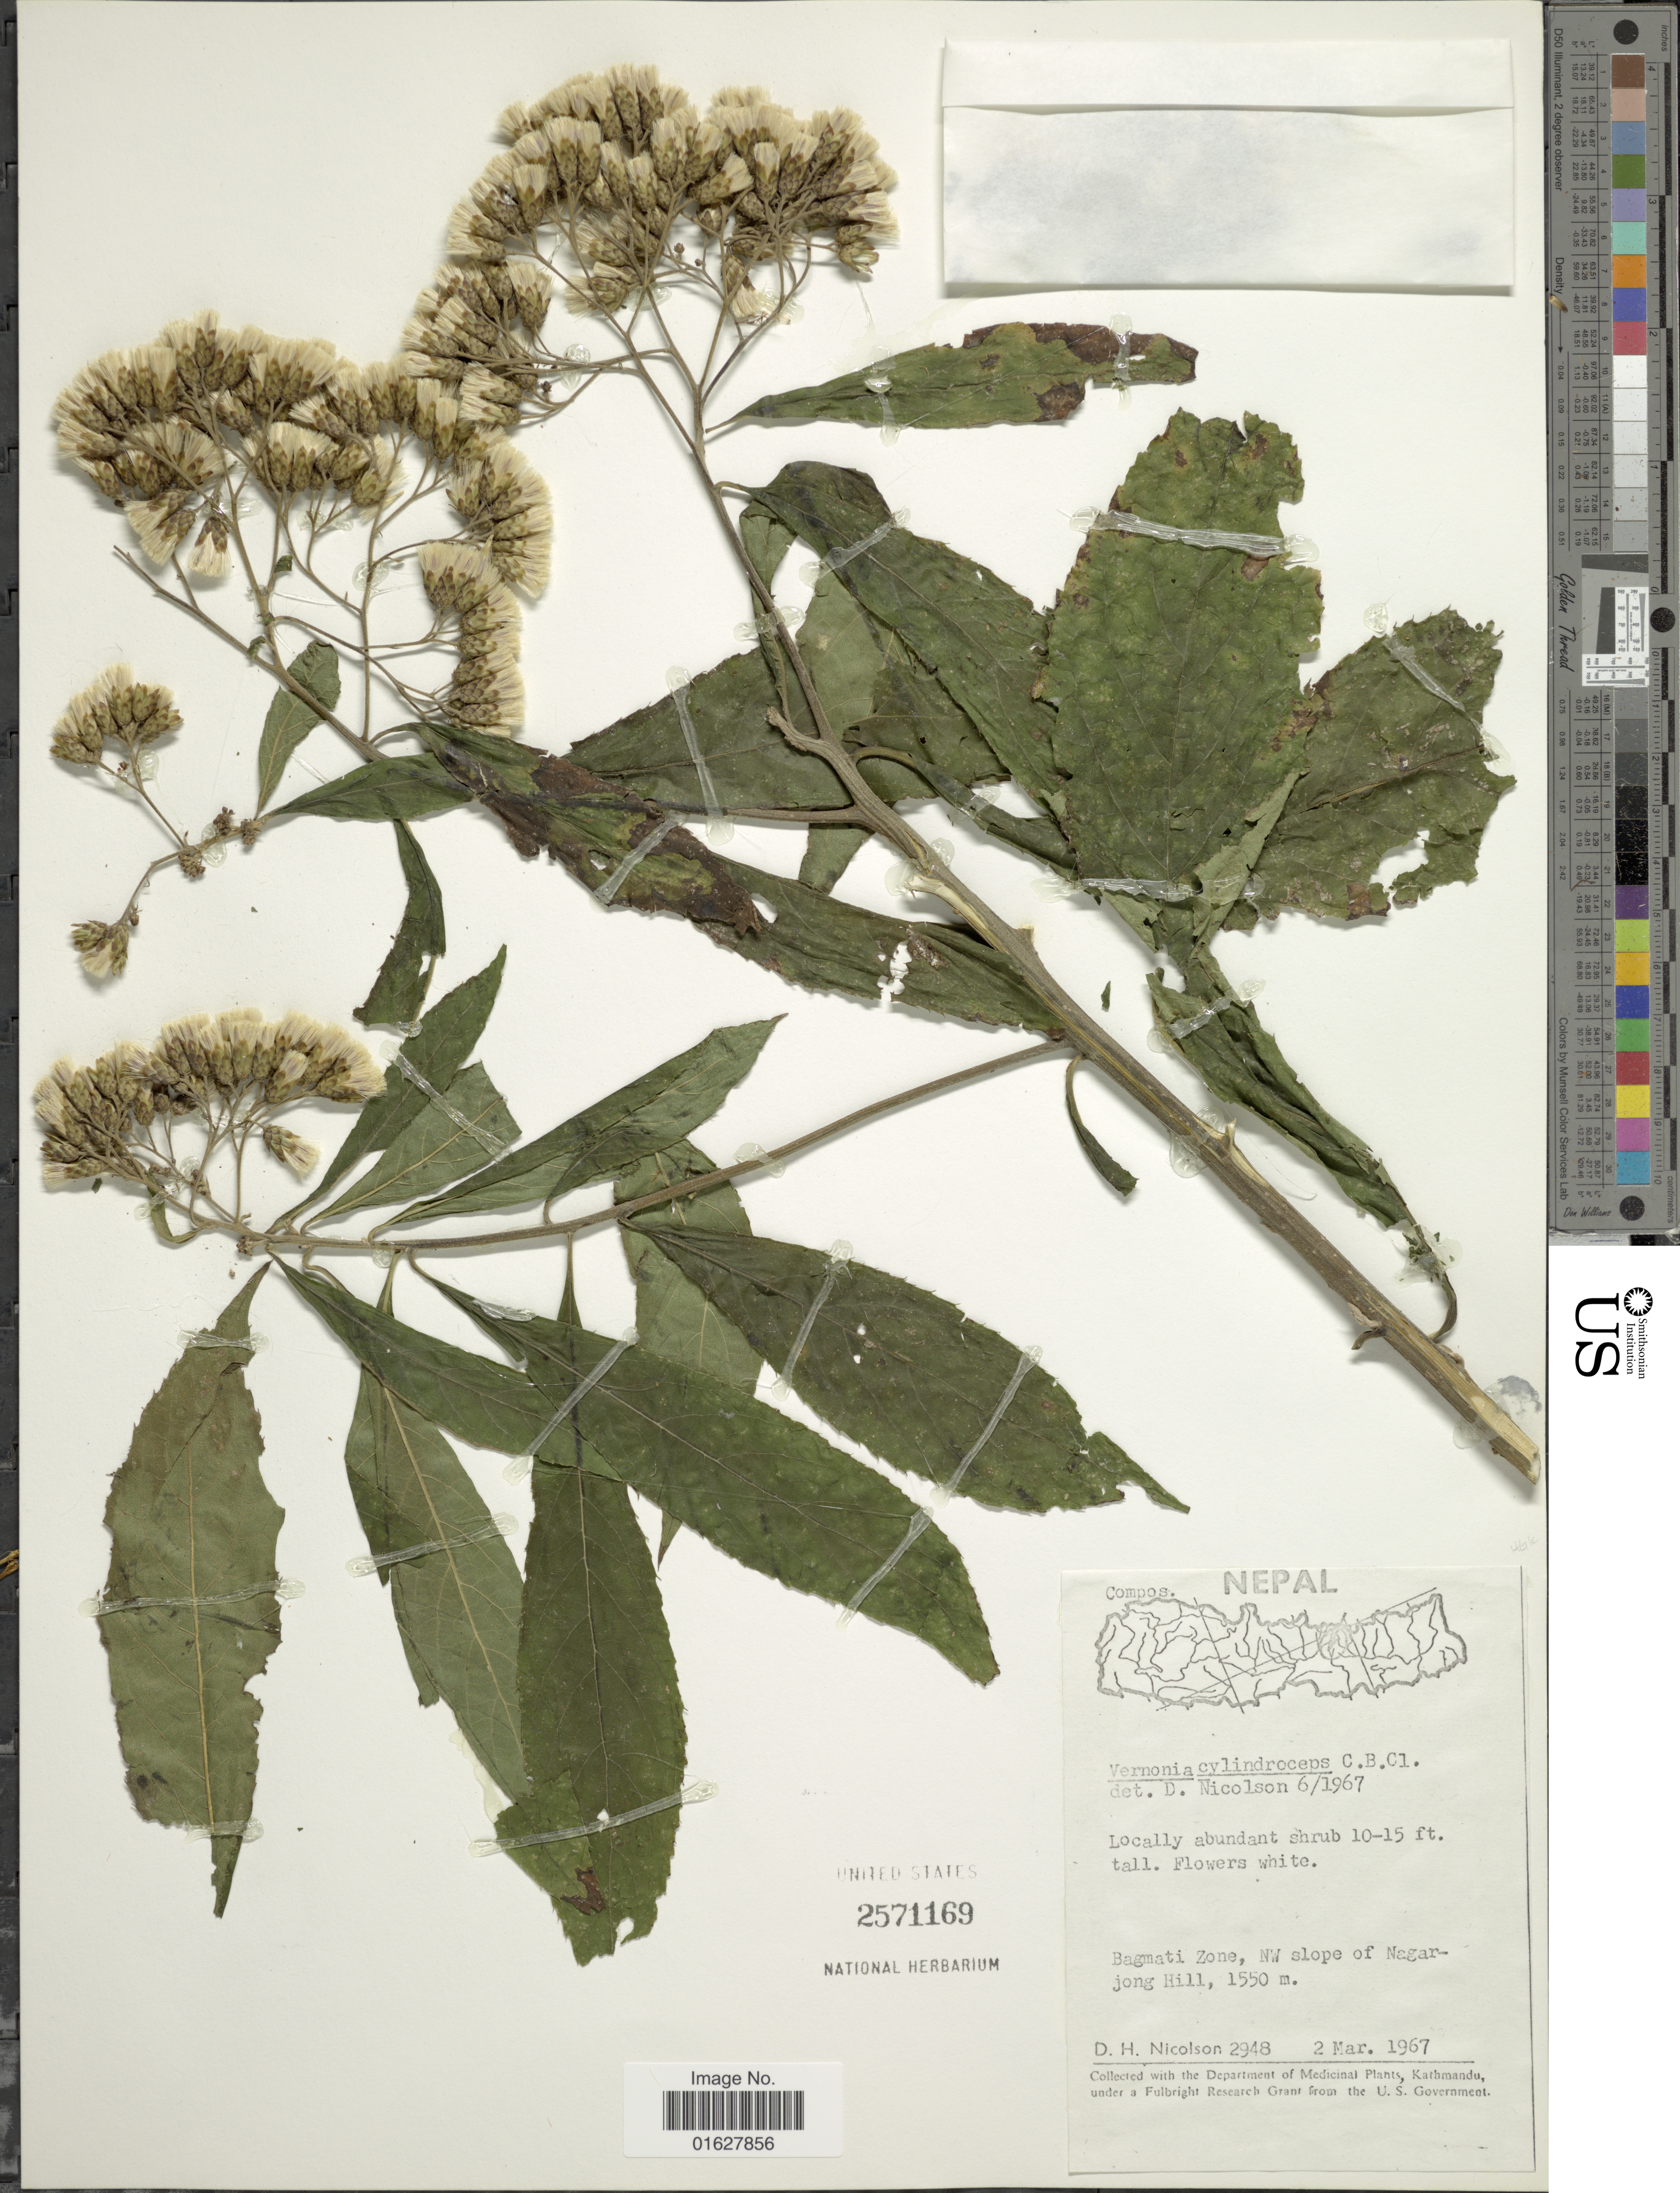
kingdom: Plantae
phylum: Tracheophyta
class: Magnoliopsida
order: Asterales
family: Asteraceae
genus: Vernonia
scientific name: Vernonia cylindriceps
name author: C.B. Clarke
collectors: D. H. Nicolson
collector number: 2948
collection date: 1967-03-02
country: Nepal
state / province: Bagmati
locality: Nepal. Bagmati Zone, NW slope of Nagarjong hill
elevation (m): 1550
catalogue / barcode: US 2571169